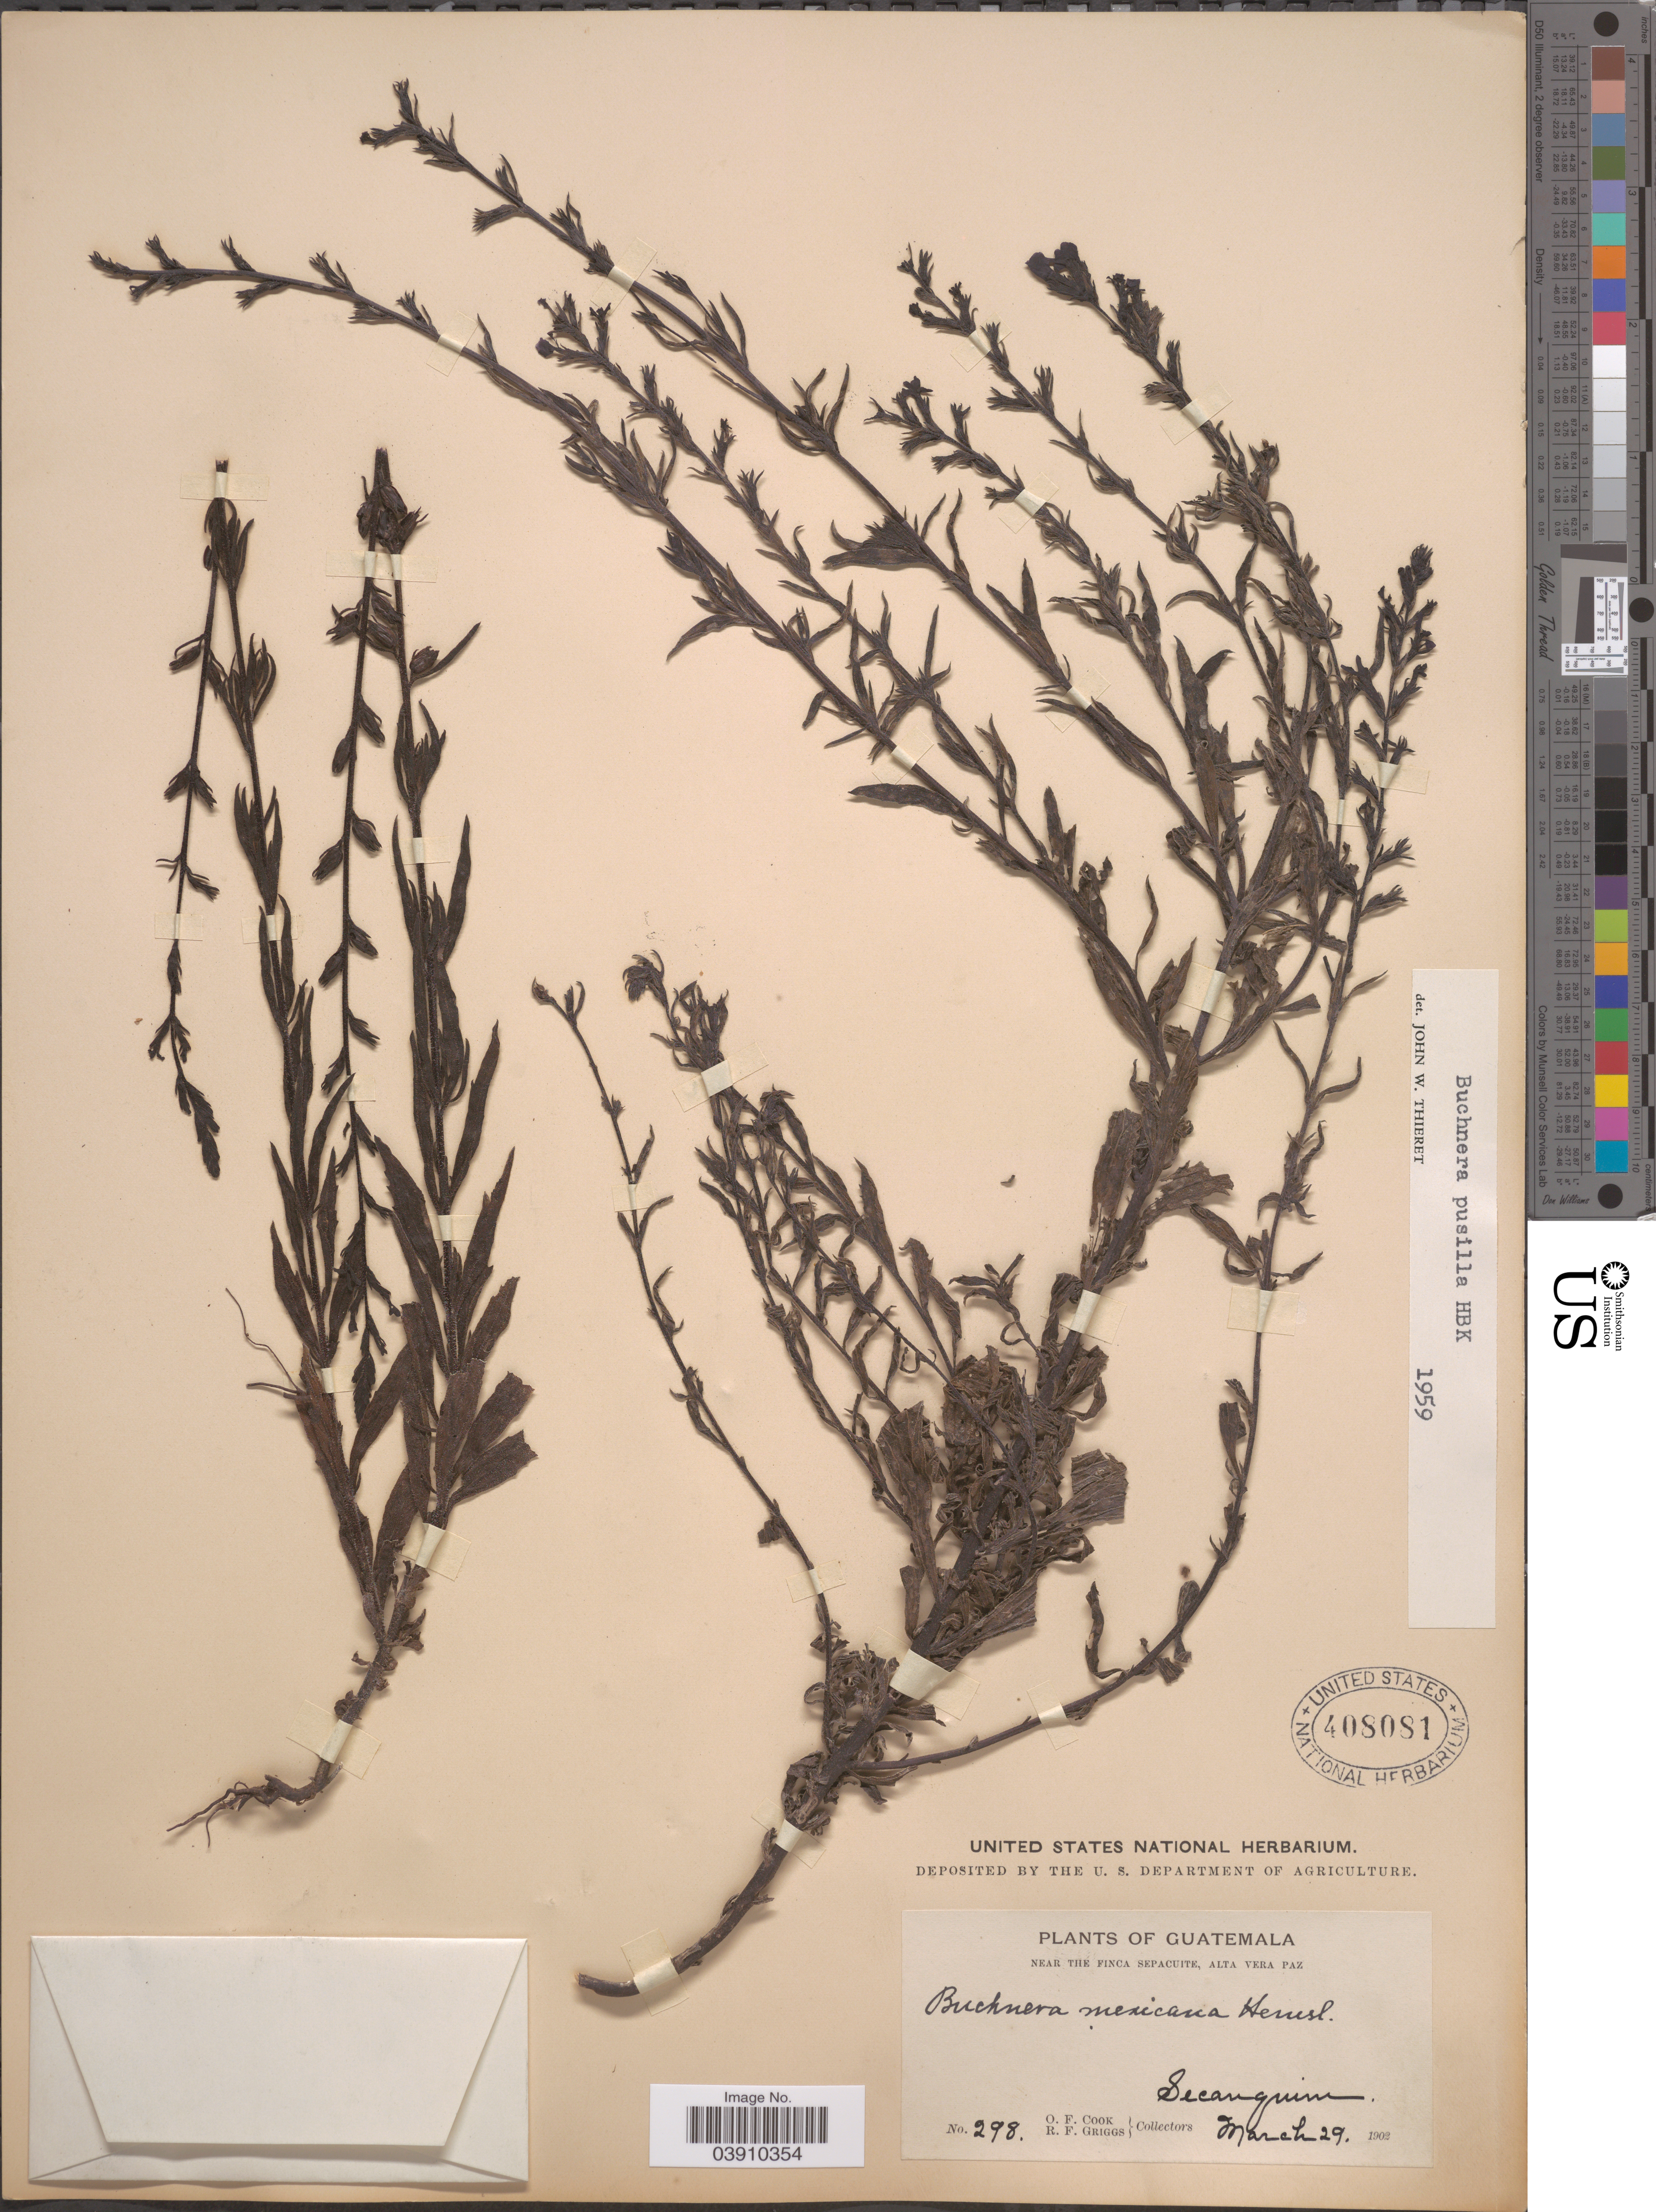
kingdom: Plantae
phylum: Tracheophyta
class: Magnoliopsida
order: Lamiales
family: Orobanchaceae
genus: Buchnera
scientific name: Buchnera pusilla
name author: Kunth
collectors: O. F. Cook & R. F. Griggs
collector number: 298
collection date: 1902-03-29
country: Guatemala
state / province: Alta Verapaz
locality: Near the Finca Sepacuite. Secanquim.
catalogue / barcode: US 408081